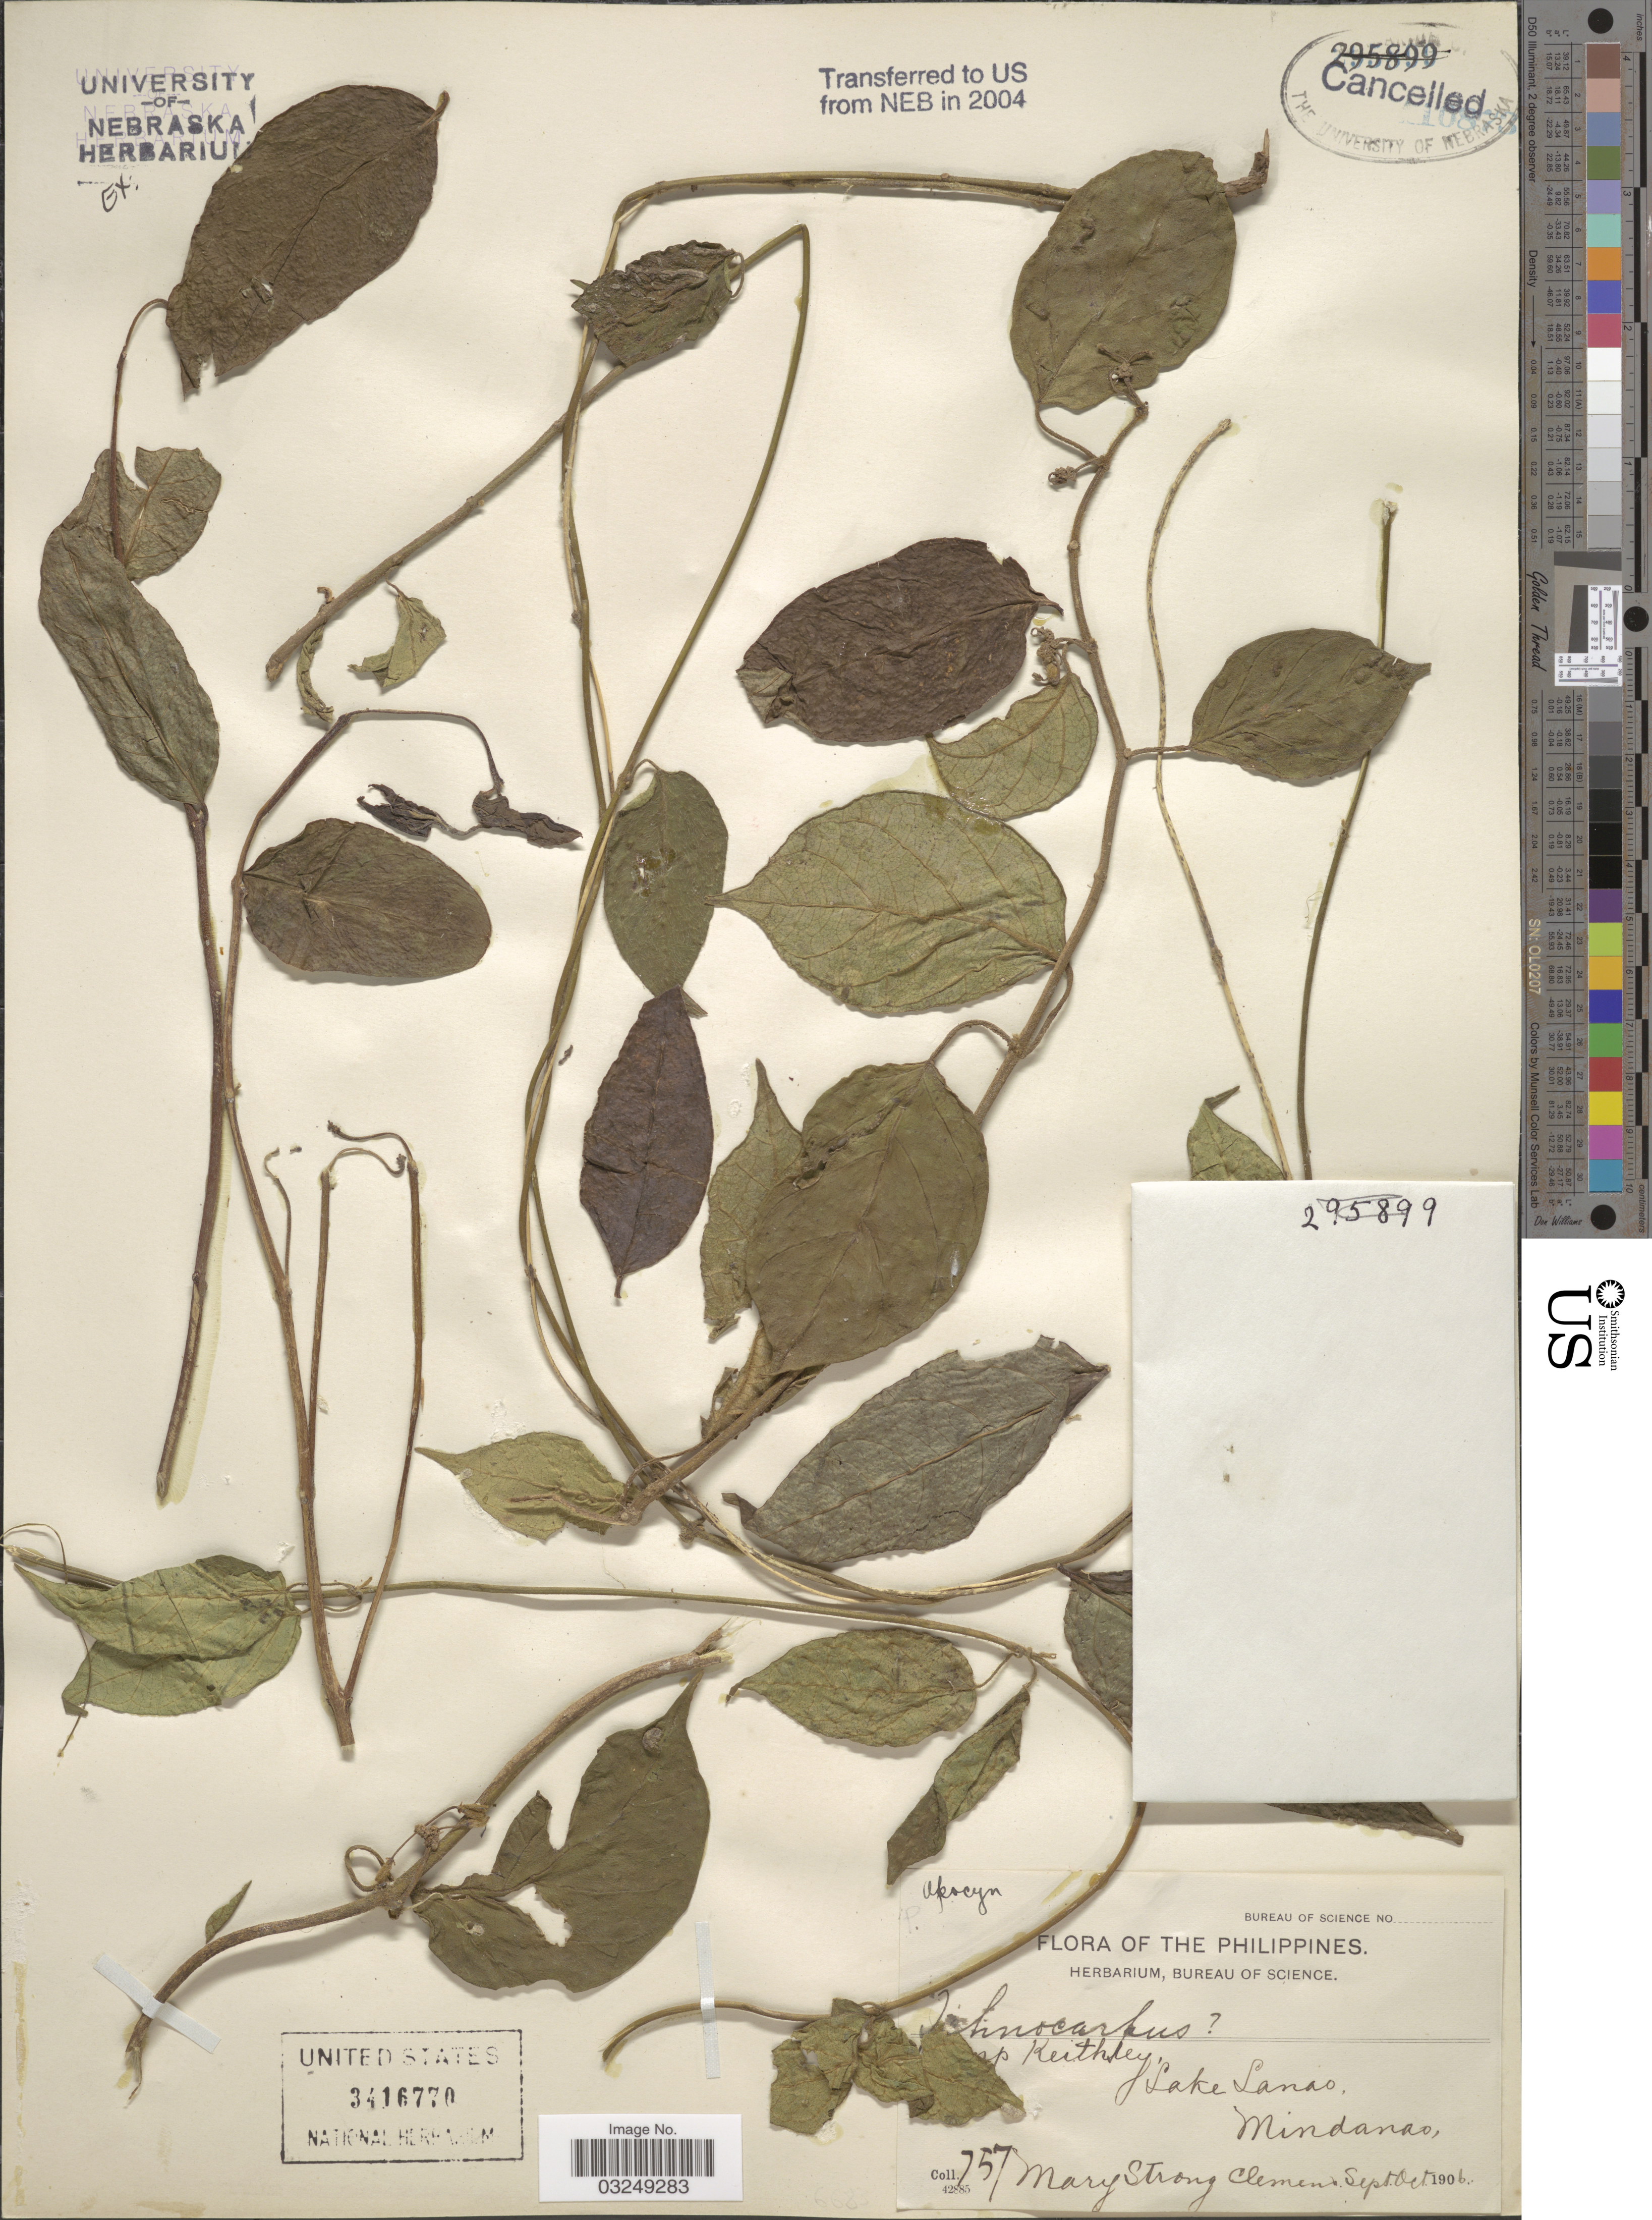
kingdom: Plantae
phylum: Tracheophyta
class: Magnoliopsida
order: Gentianales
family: Apocynaceae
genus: Ichnocarpus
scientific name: Ichnocarpus sp.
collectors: M. S. Clemens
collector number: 757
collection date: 1906-09/1906-10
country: Philippines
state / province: Muslim Mindanao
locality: Camp Keithley, Lake Lanao, Mindanao.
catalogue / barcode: US 3416770